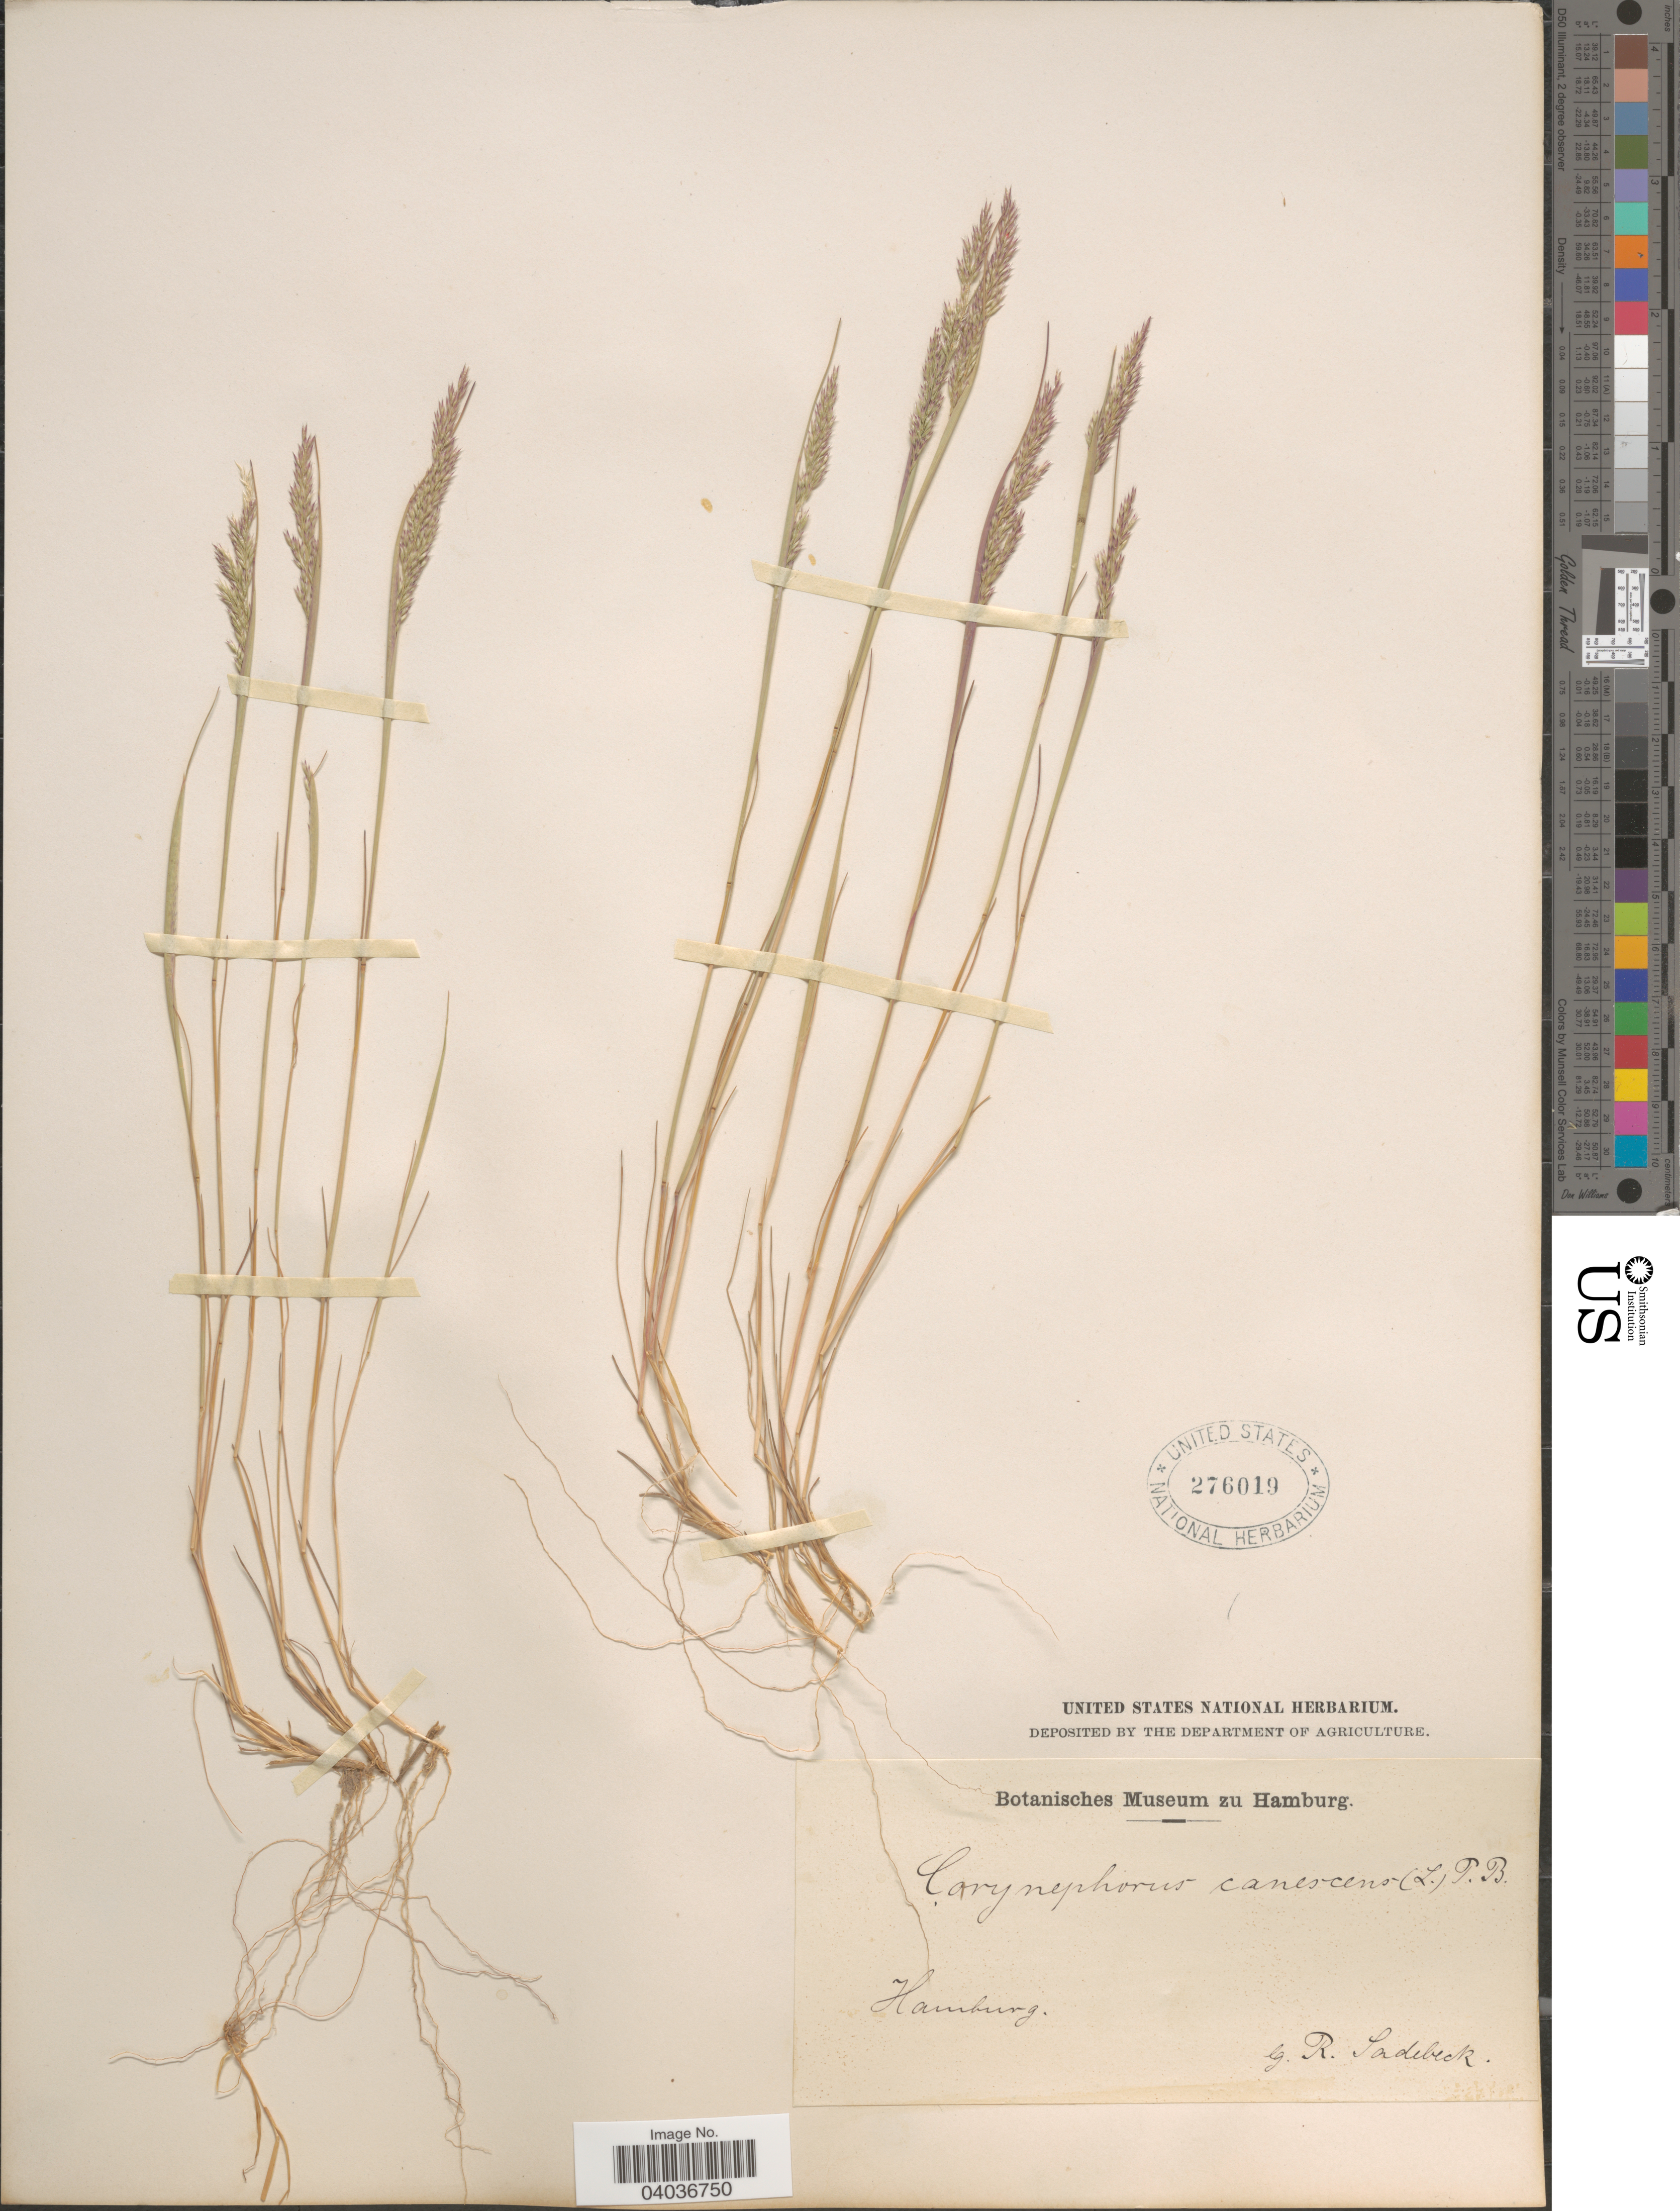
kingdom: Plantae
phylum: Tracheophyta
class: Liliopsida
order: Poales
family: Poaceae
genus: Corynephorus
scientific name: Corynephorus canescens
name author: (L, MEL) P. Beauv.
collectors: R. Sadebeck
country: Germany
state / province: Hamburg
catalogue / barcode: US 276019